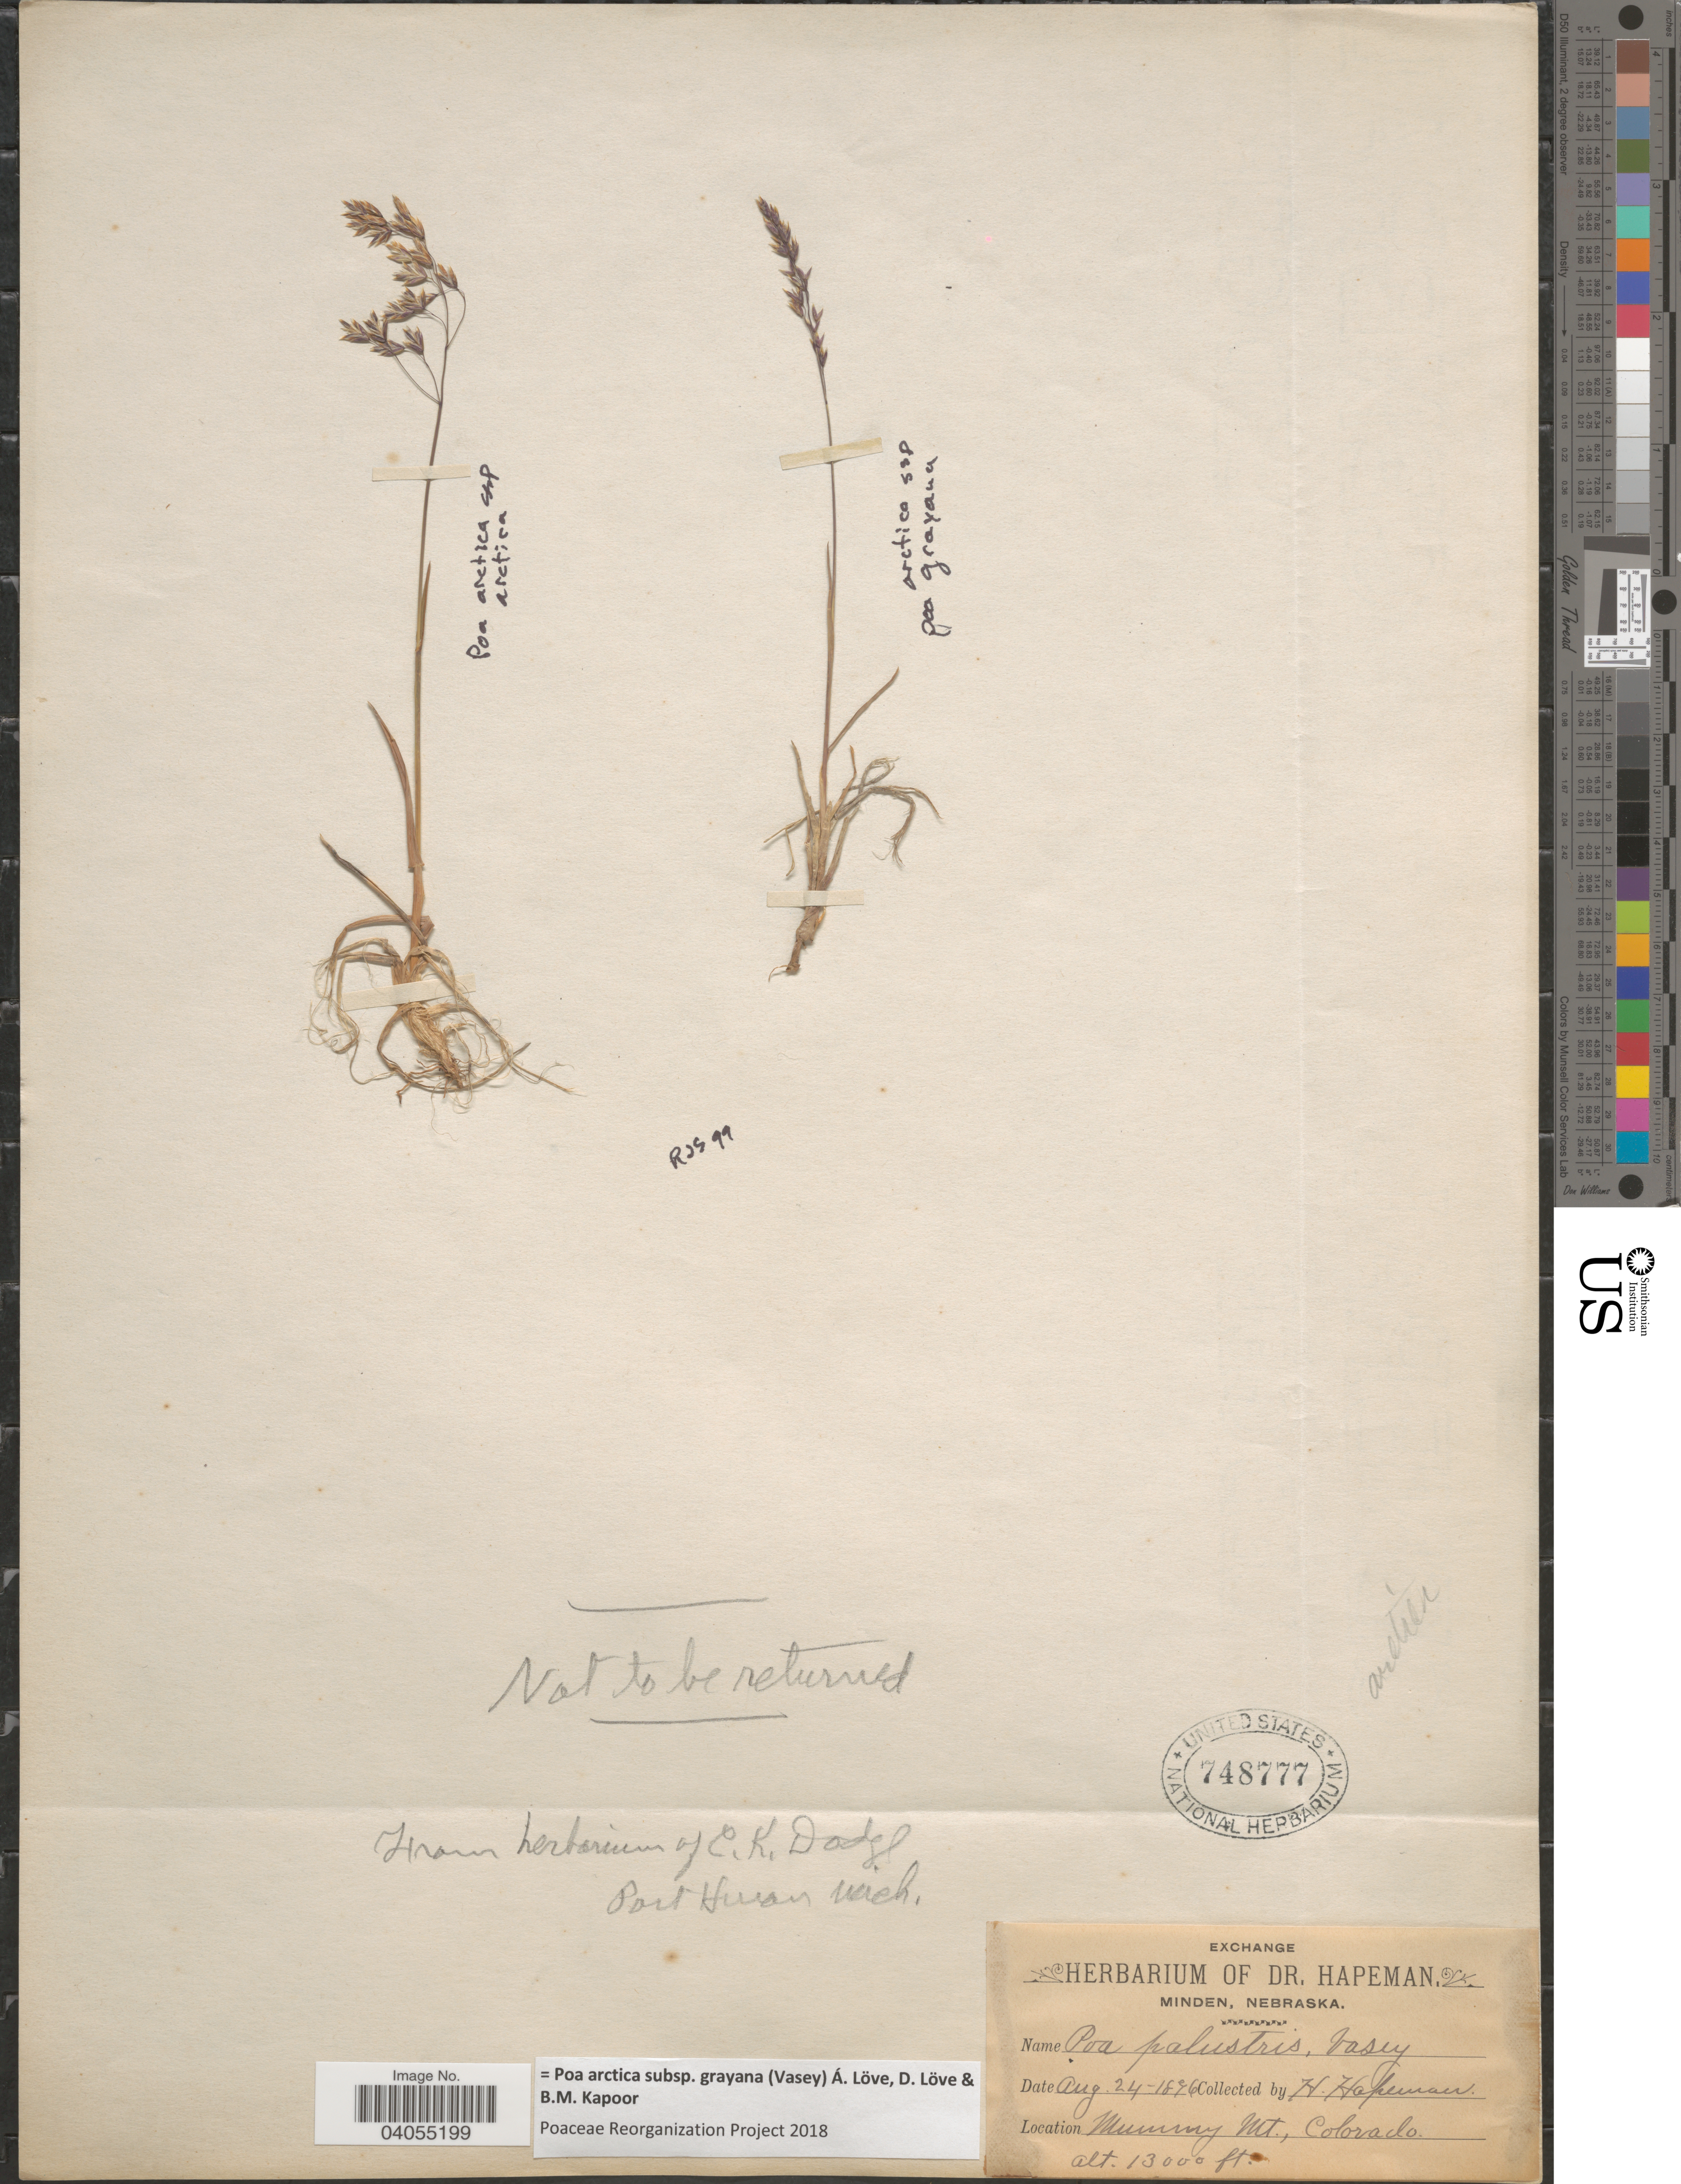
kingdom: Plantae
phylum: Tracheophyta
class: Liliopsida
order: Poales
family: Poaceae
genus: Poa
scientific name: Poa arctica subsp. grayana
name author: (Vasey) Á. Löve et al.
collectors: H. Hapeman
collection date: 1896-08-24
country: United States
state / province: Colorado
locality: Mummy Mt.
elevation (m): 3962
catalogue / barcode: US 748777